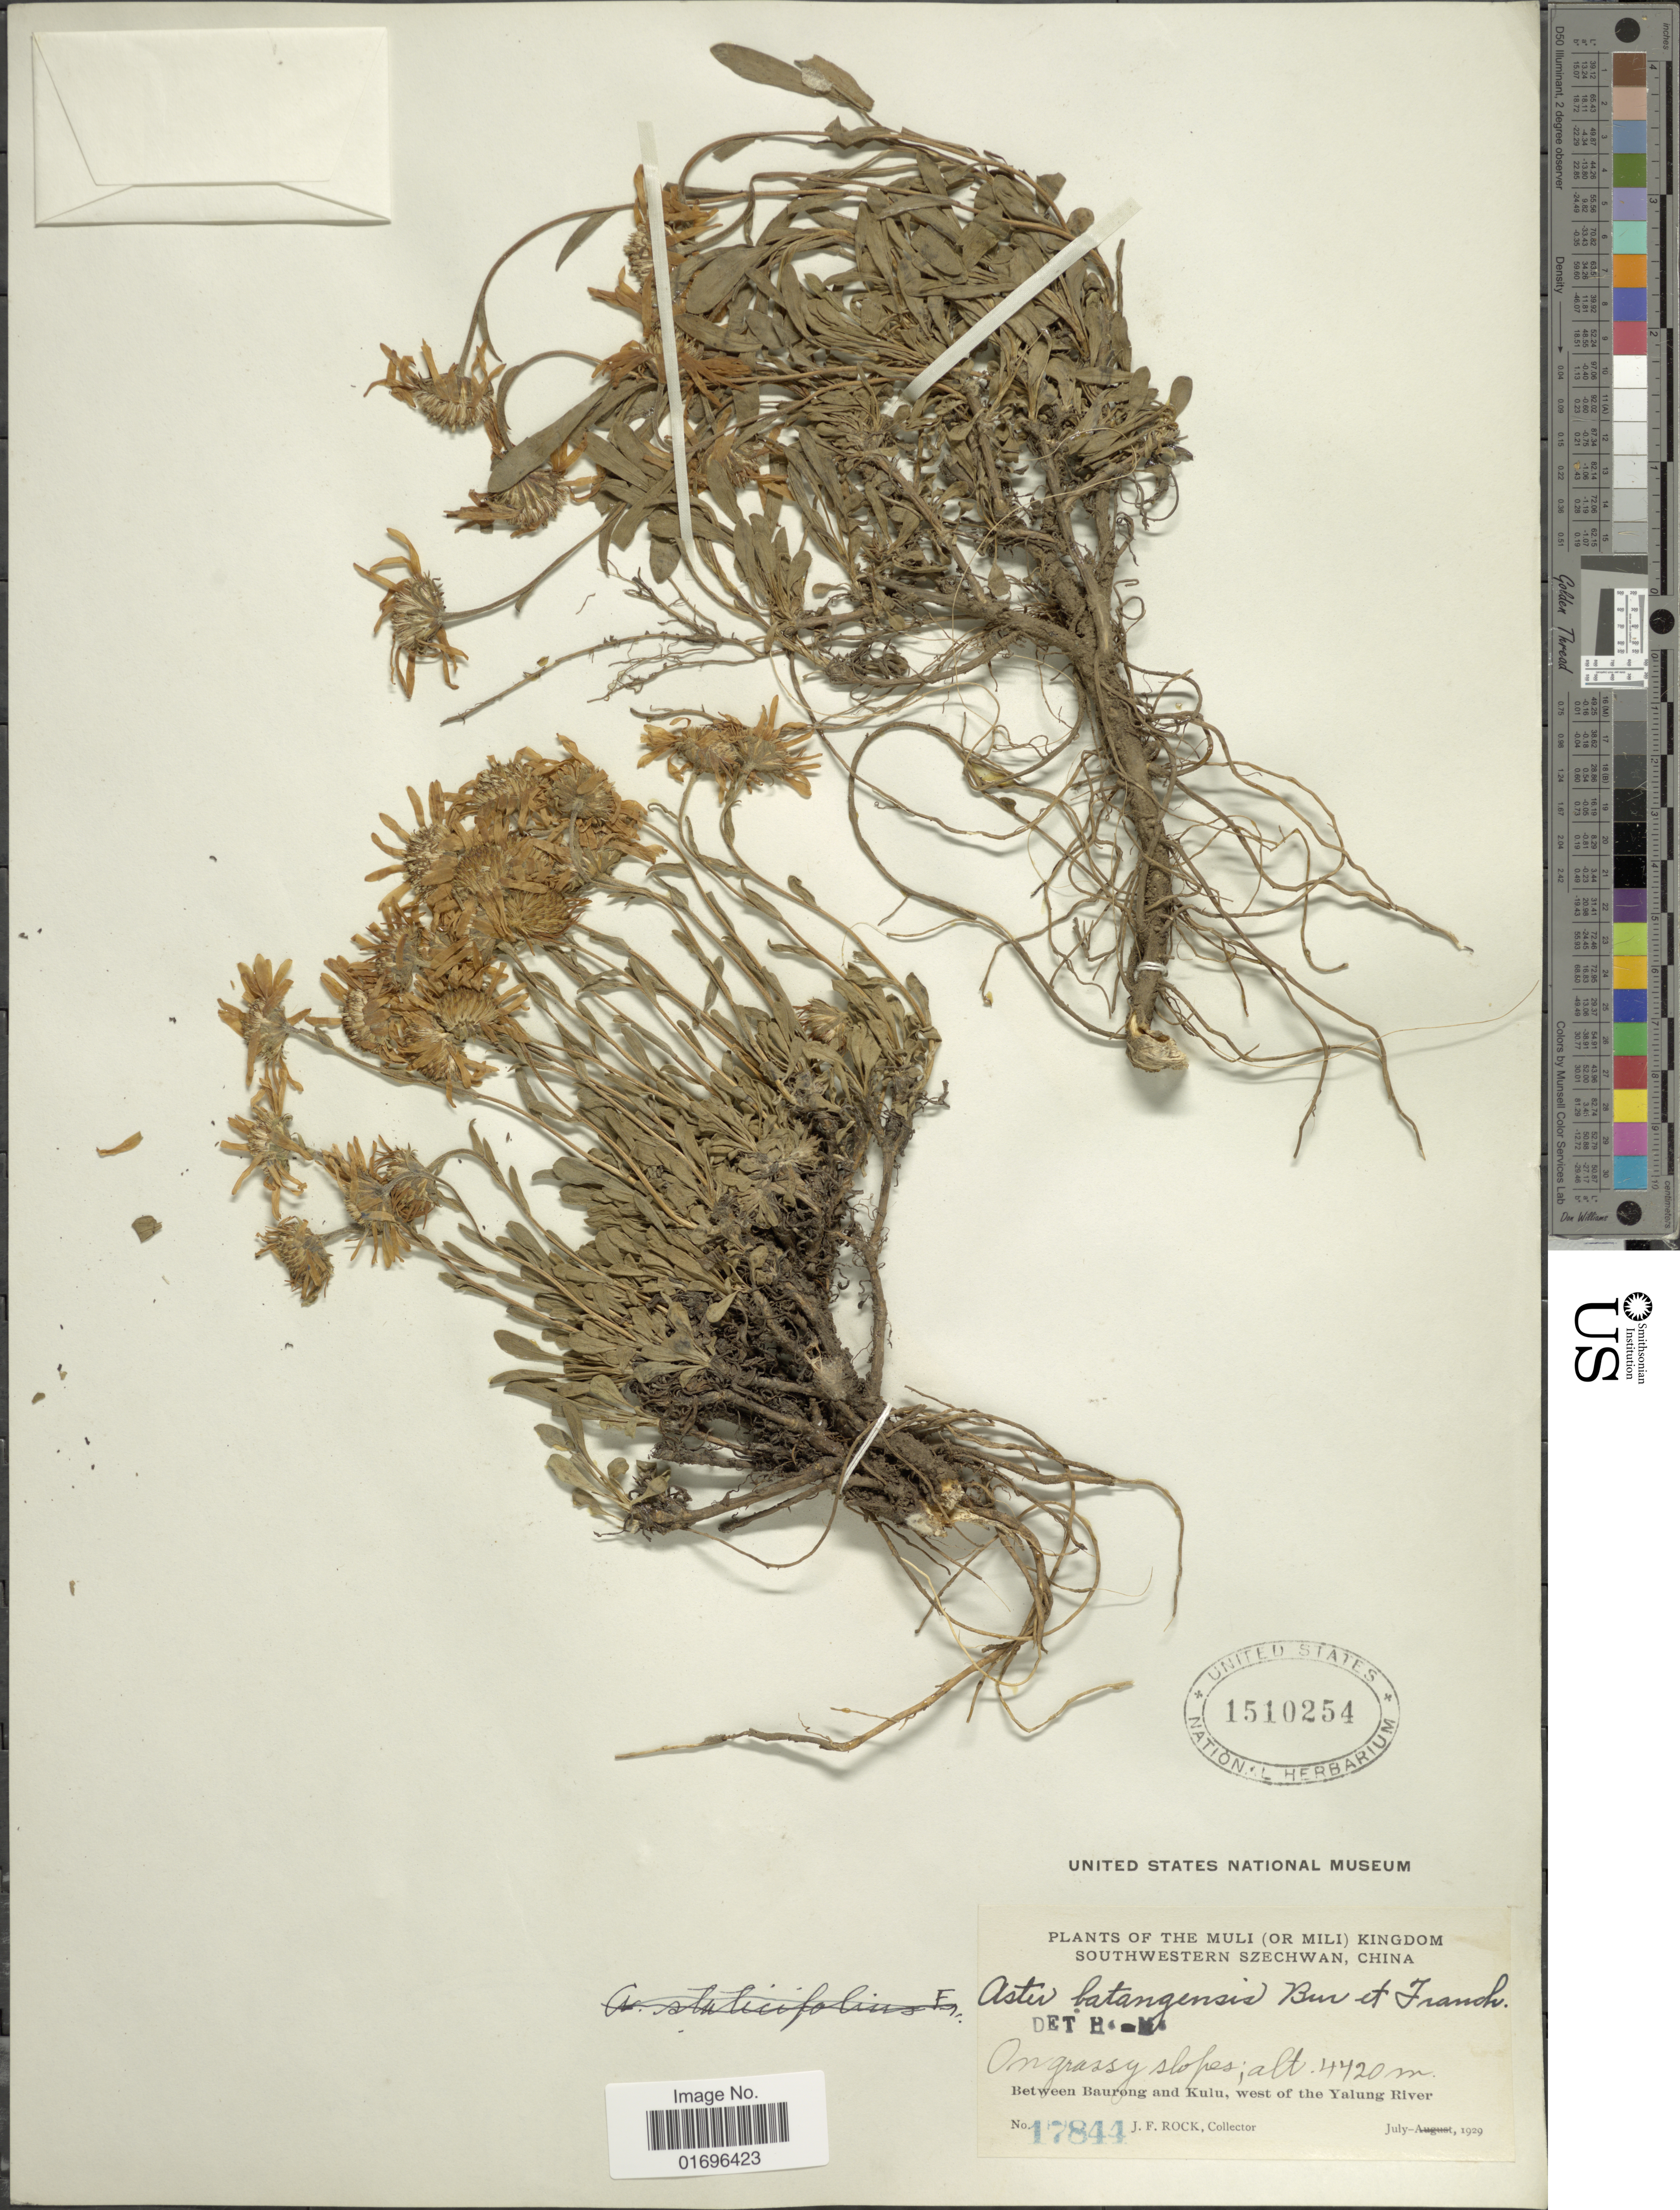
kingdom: Plantae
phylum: Tracheophyta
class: Magnoliopsida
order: Asterales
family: Asteraceae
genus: Aster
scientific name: Aster batangensis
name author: Bureau & Franch.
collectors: J. Rock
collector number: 17844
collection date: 1929-07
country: China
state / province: Sichuan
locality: Muli (or Mili) Kingdom. Southwestern Szechwan, China. Between Baurong and Kulu, west of the Yalung River.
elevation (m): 4420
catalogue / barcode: US 1510254